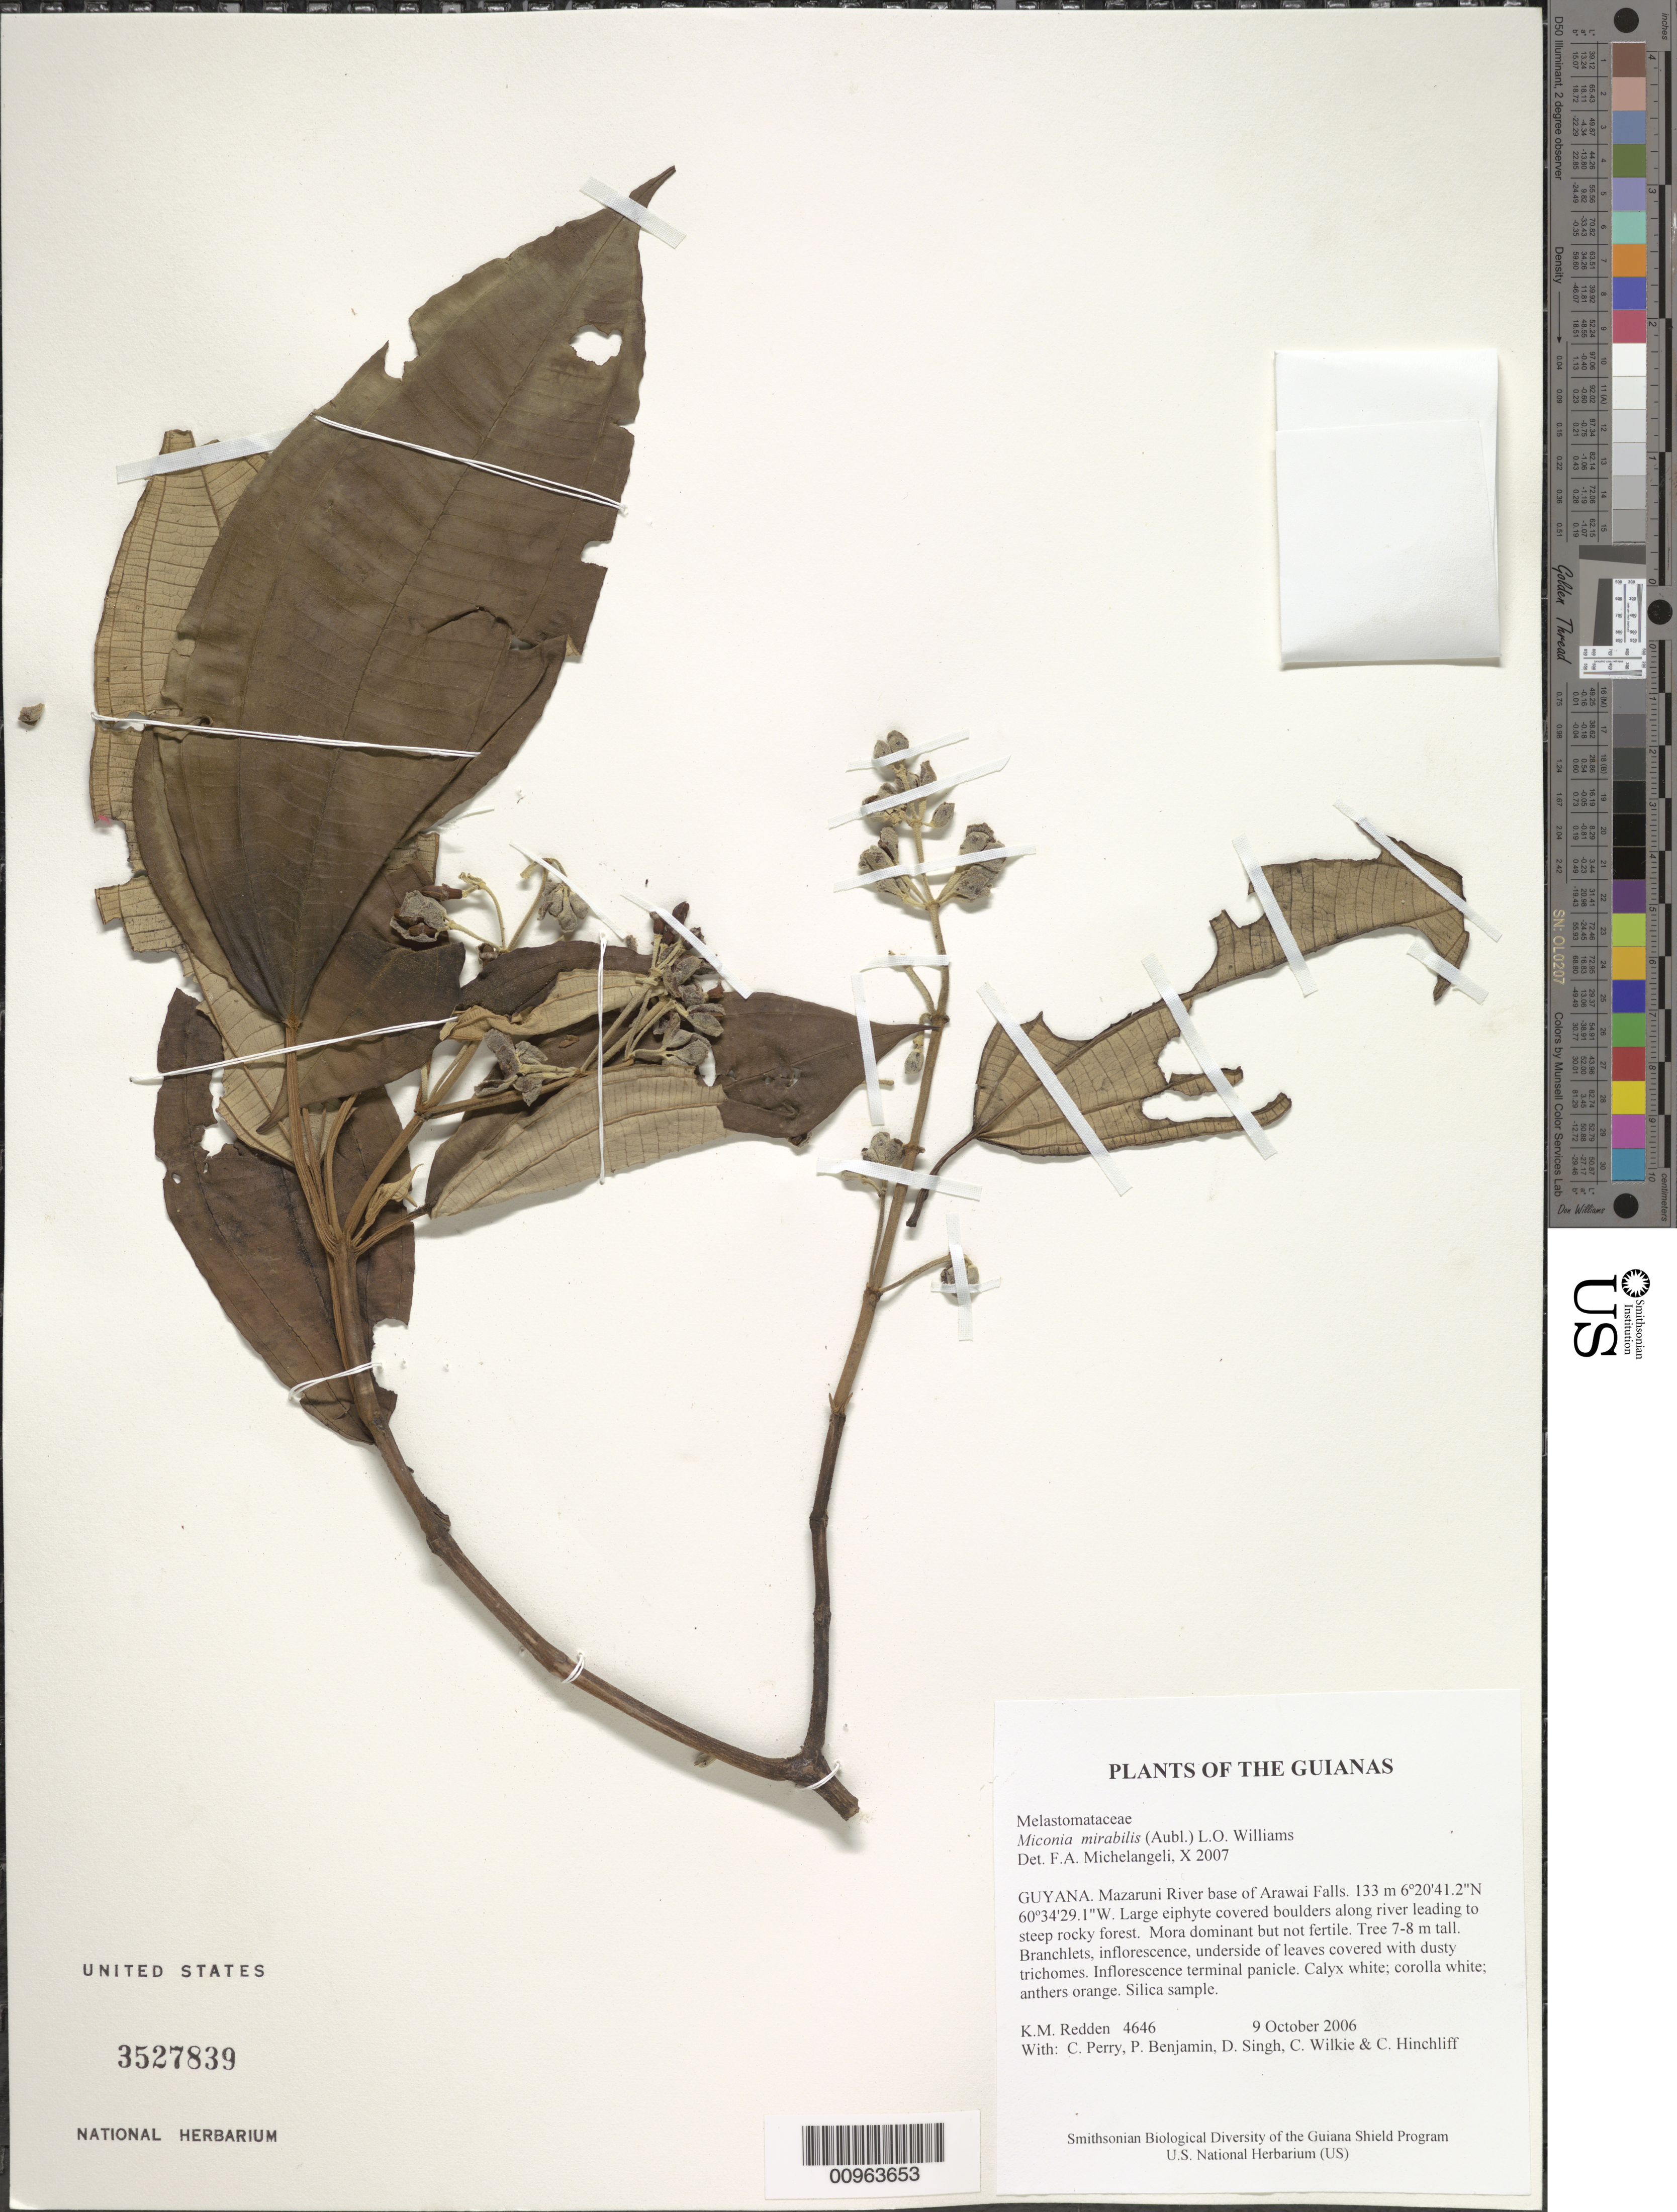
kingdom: Plantae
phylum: Tracheophyta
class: Magnoliopsida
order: Myrtales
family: Melastomataceae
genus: Miconia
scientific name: Miconia mirabilis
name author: (Aubl.) L.O. Williams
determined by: Michelangeli, F. A.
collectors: K. M. Redden, C. Perry, P. Benjamin, D. Singh, C. Wilkie & C. E. Hinchliff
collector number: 4646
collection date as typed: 9 October 2006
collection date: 2006-10-09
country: Guyana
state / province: Cuyuni-Mazaruni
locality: Mazaruni River base of Arawai Falls.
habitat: Large epiphyte covered boulders along river leading to steep rocky forest. Mora dominant but not fertile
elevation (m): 133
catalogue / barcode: US 3527839